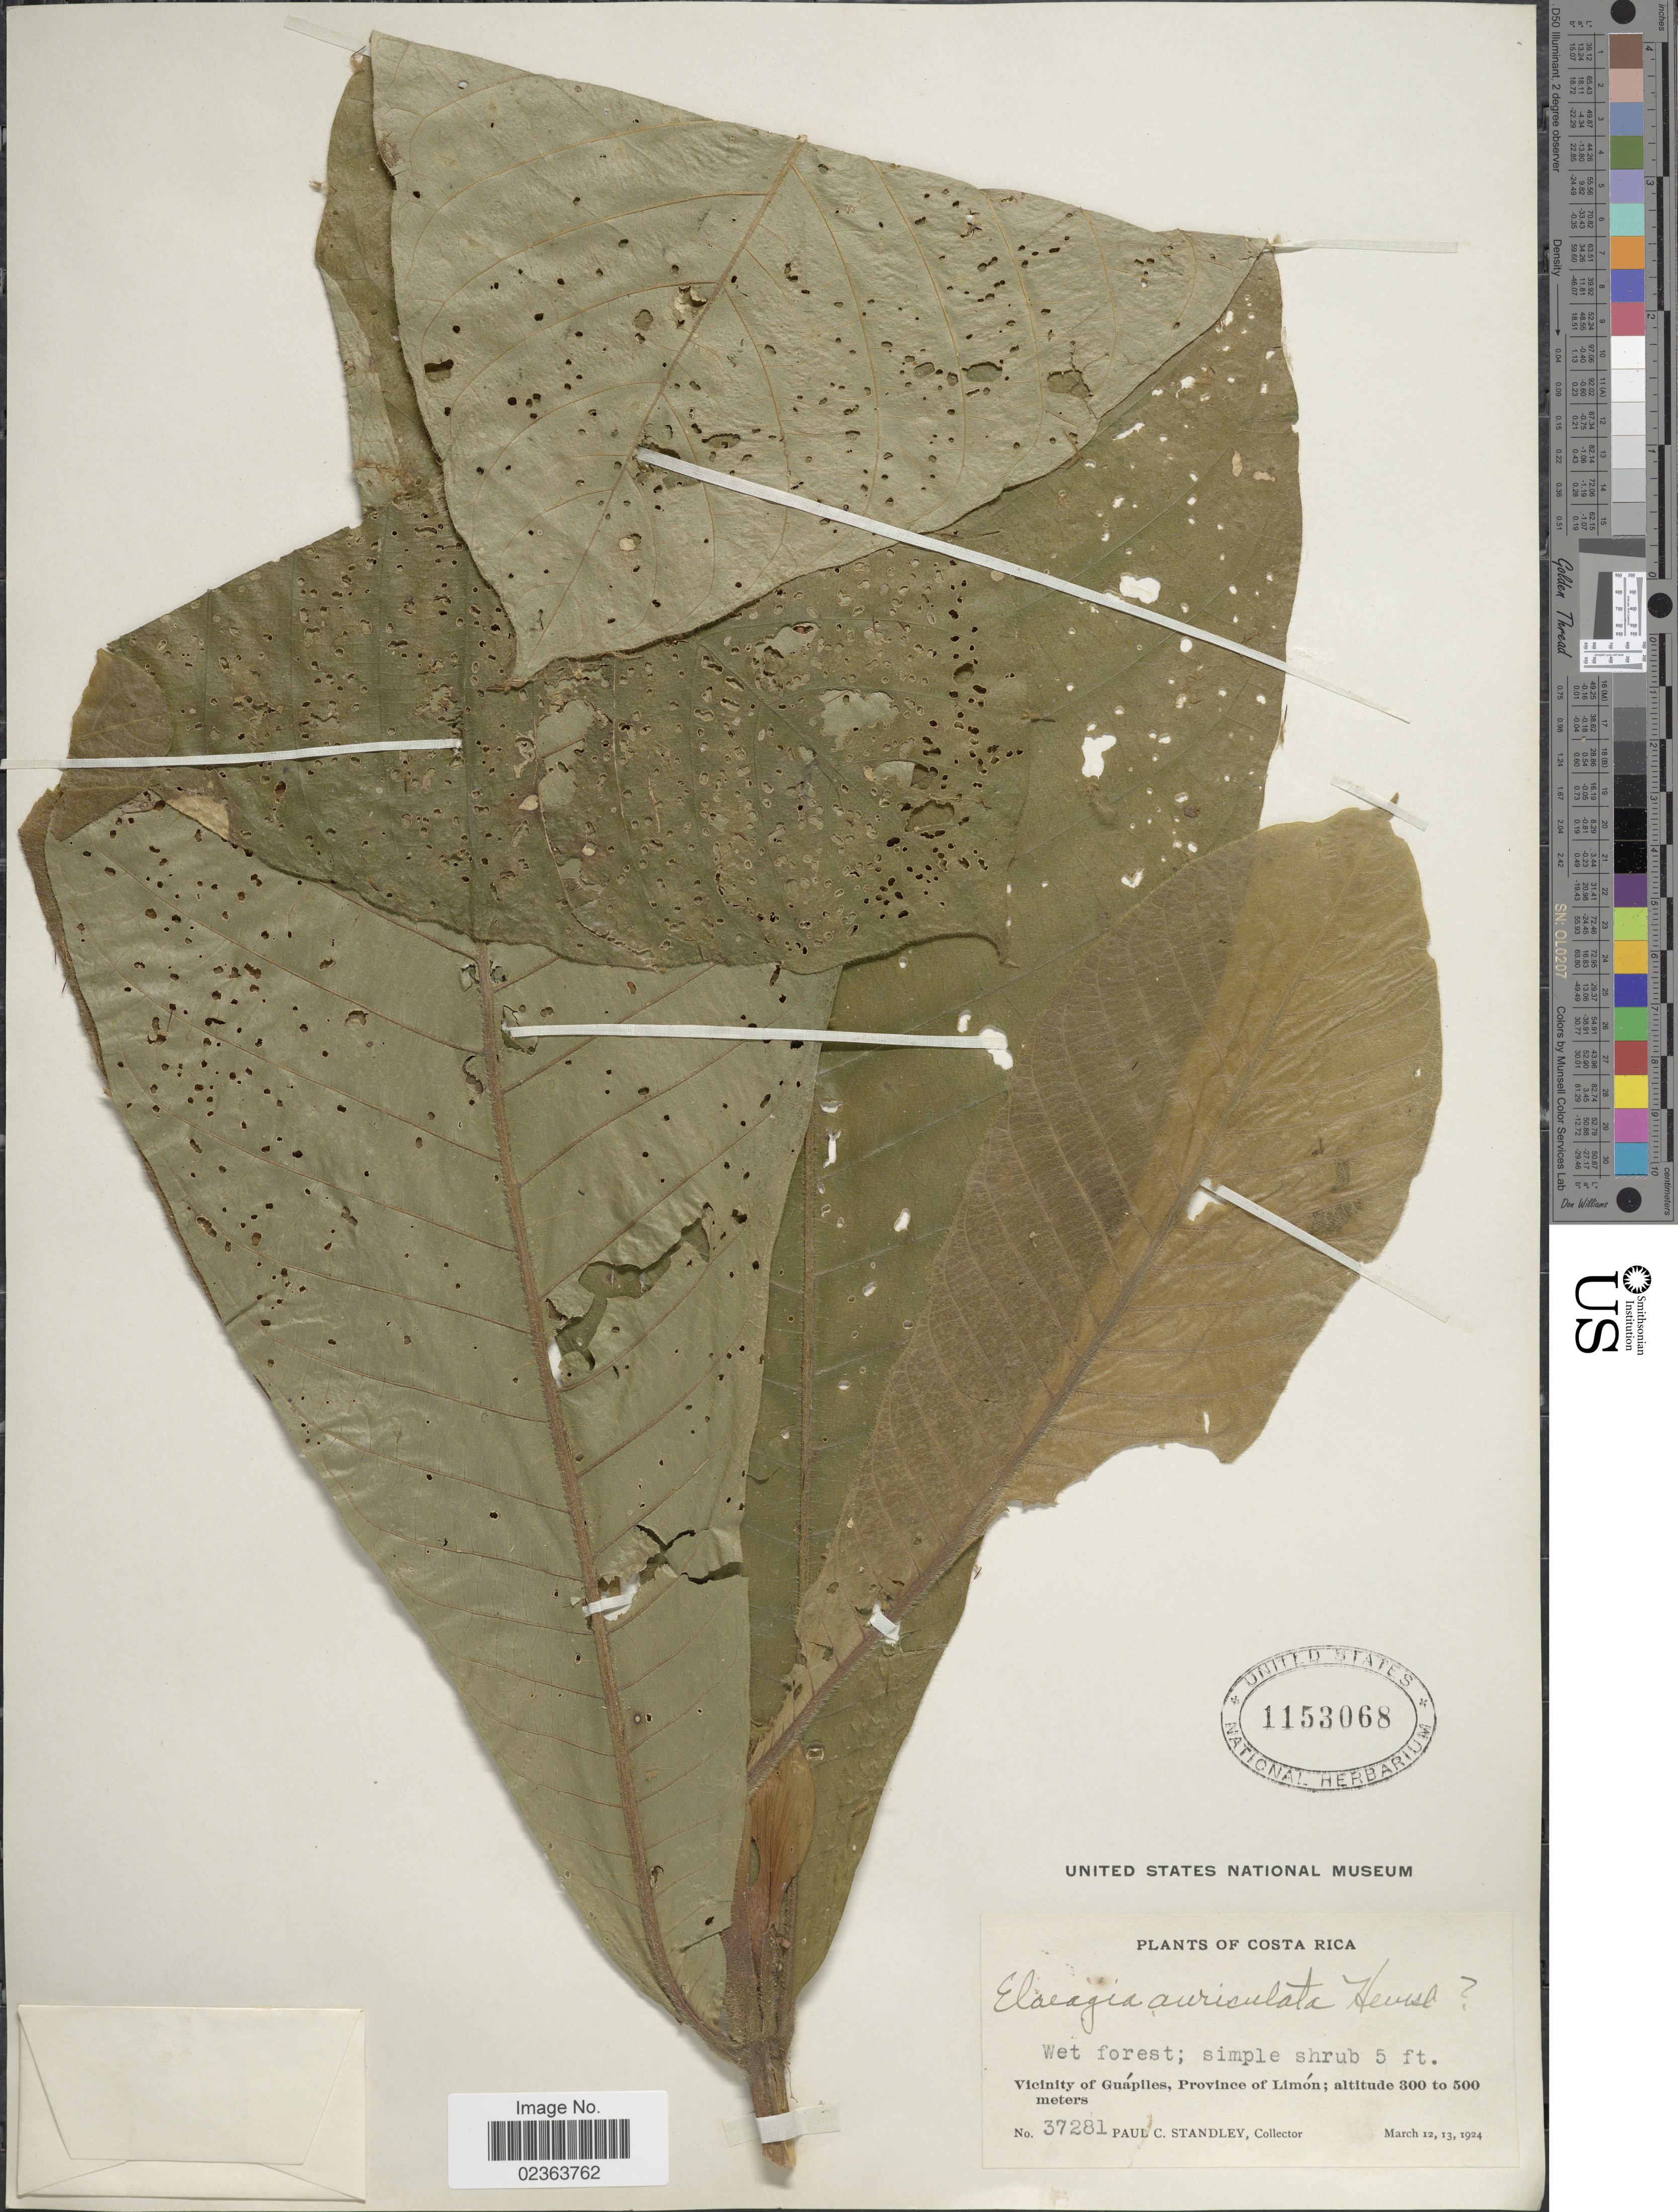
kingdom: Plantae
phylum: Tracheophyta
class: Magnoliopsida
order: Gentianales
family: Rubiaceae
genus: Elaeagia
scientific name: Elaeagia auriculata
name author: Hemsl.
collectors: P. C. Standley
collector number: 37281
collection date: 1924-03-12/1924-03-13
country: Costa Rica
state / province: Limón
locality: Vicinity of Guapiles, Province of Limon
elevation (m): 300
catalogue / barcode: US 1153068